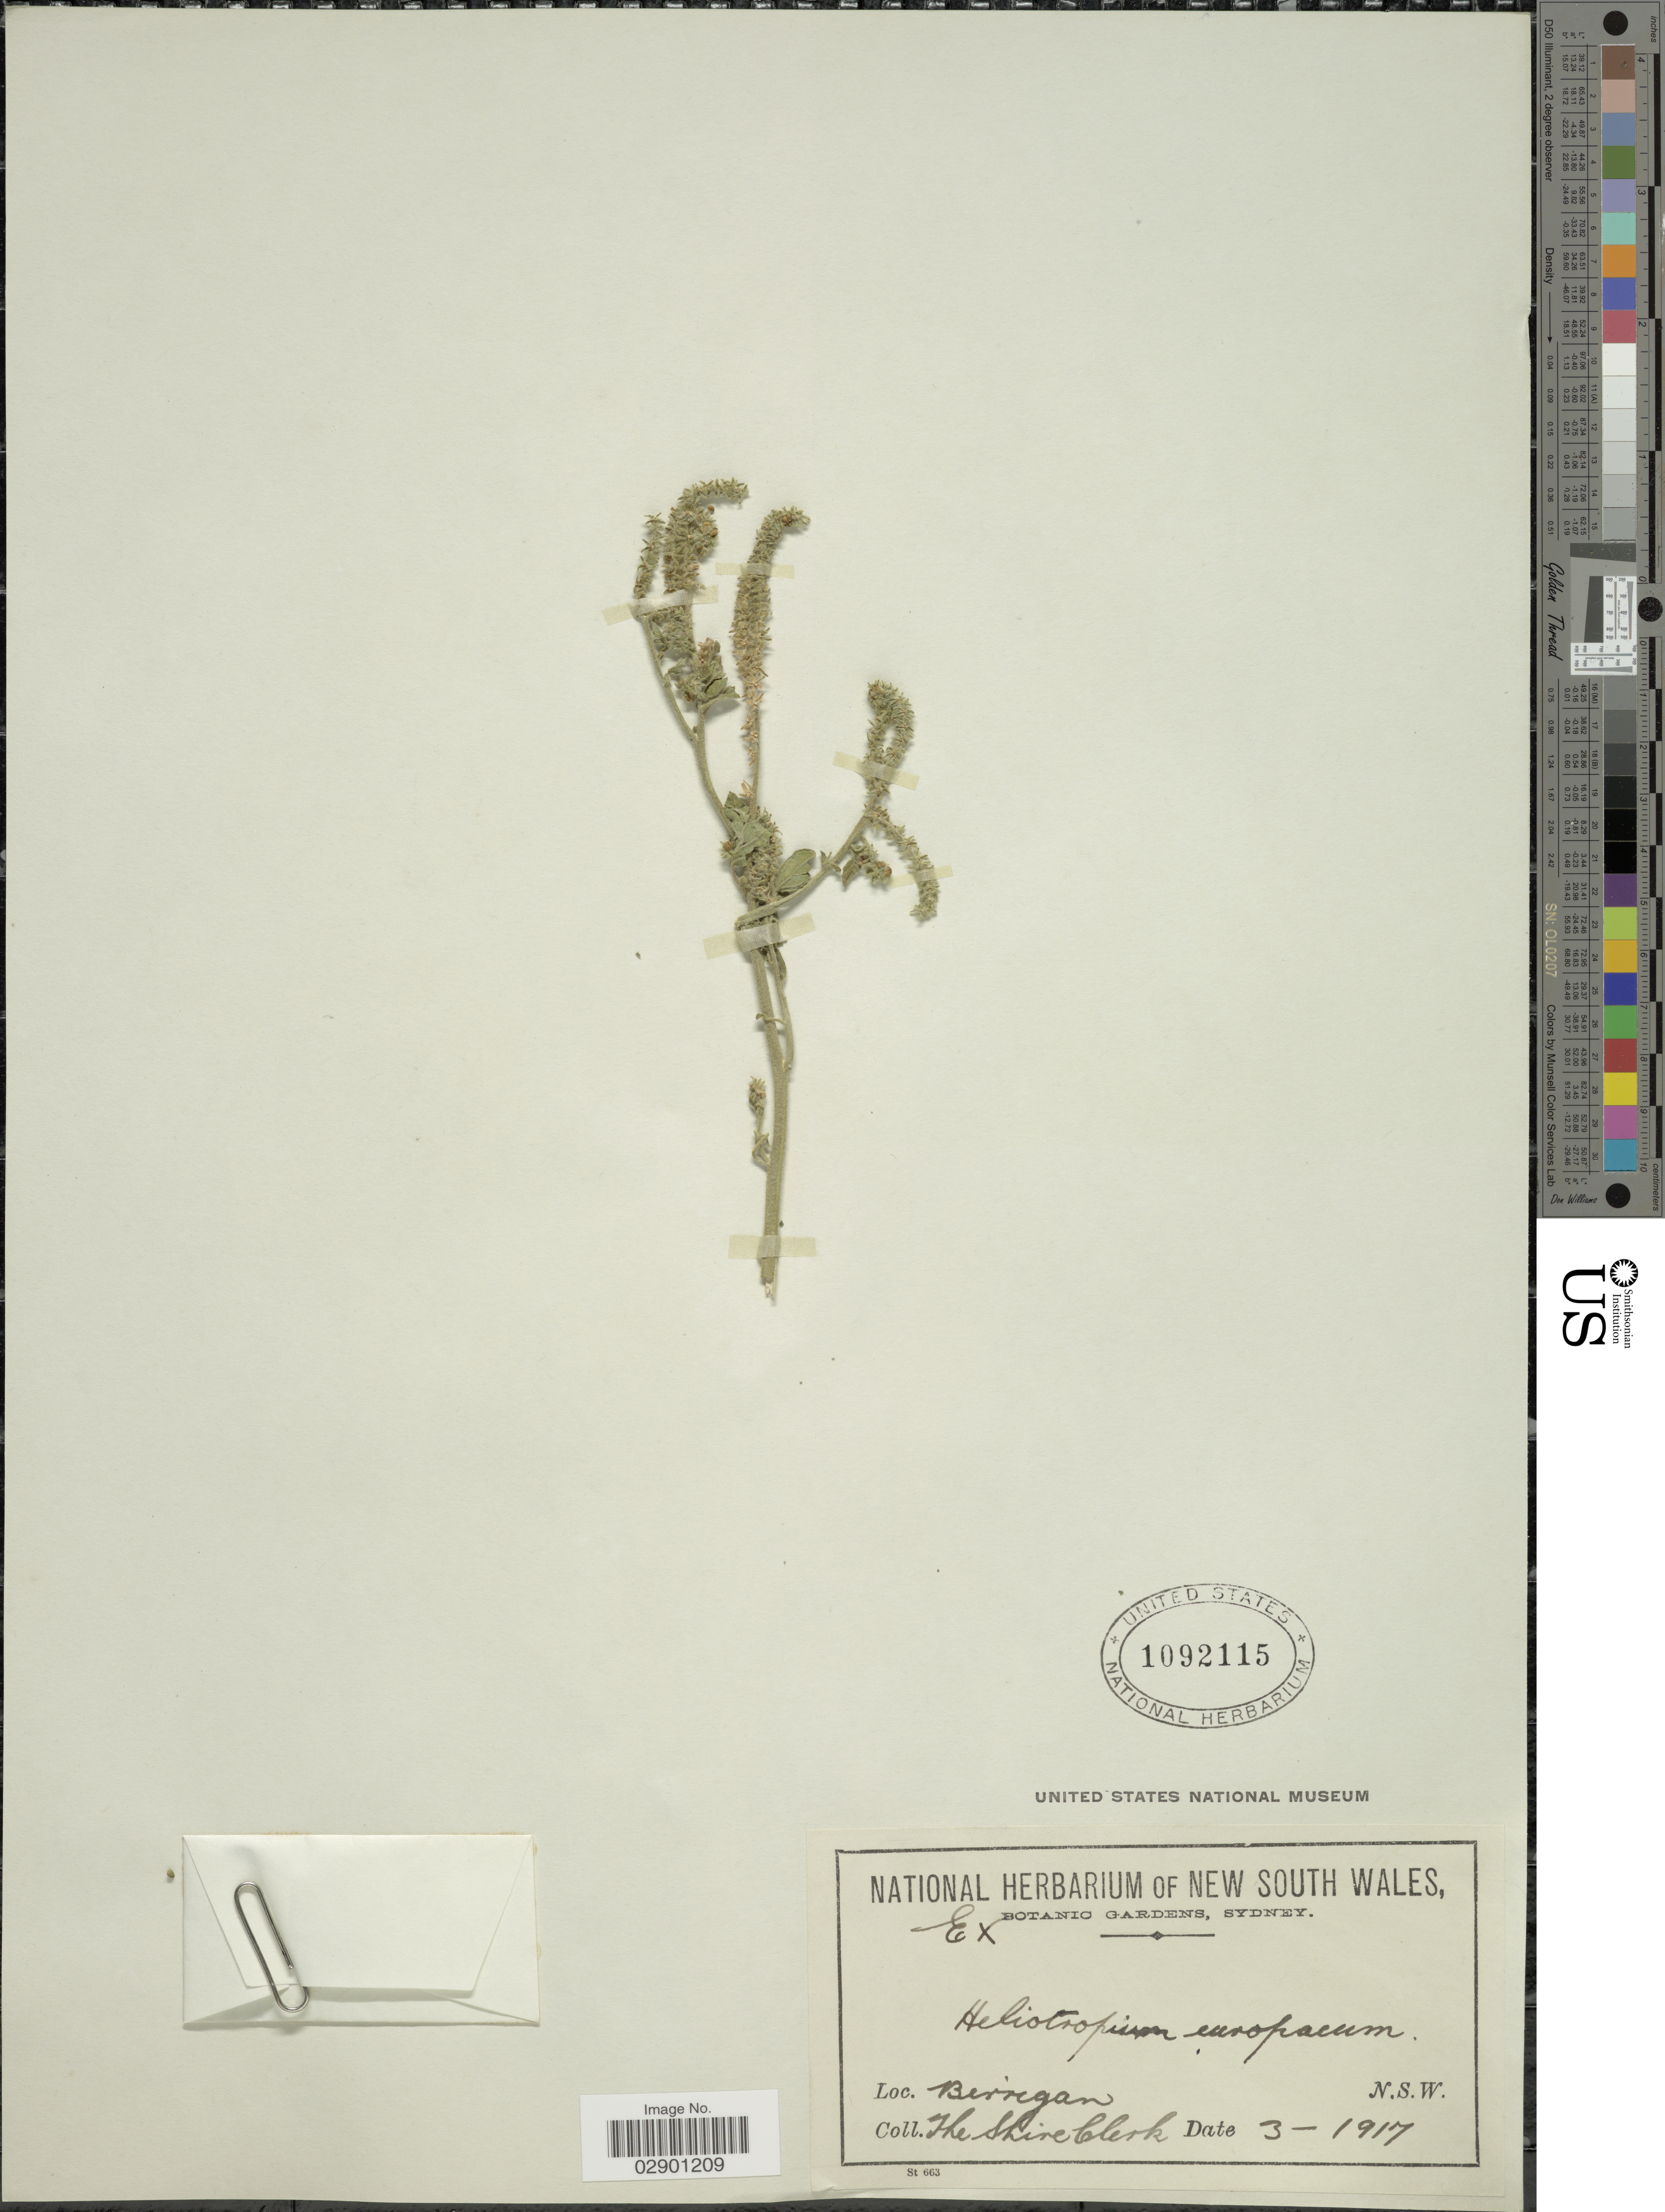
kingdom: Plantae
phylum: Tracheophyta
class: Magnoliopsida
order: Boraginales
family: Heliotropiaceae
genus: Heliotropium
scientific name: Heliotropium europaeum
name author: L.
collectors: ex herb. Botanic Gardens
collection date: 1917-03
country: Australia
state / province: New South Wales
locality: Berrigan. N.S.W.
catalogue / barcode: US 1092115